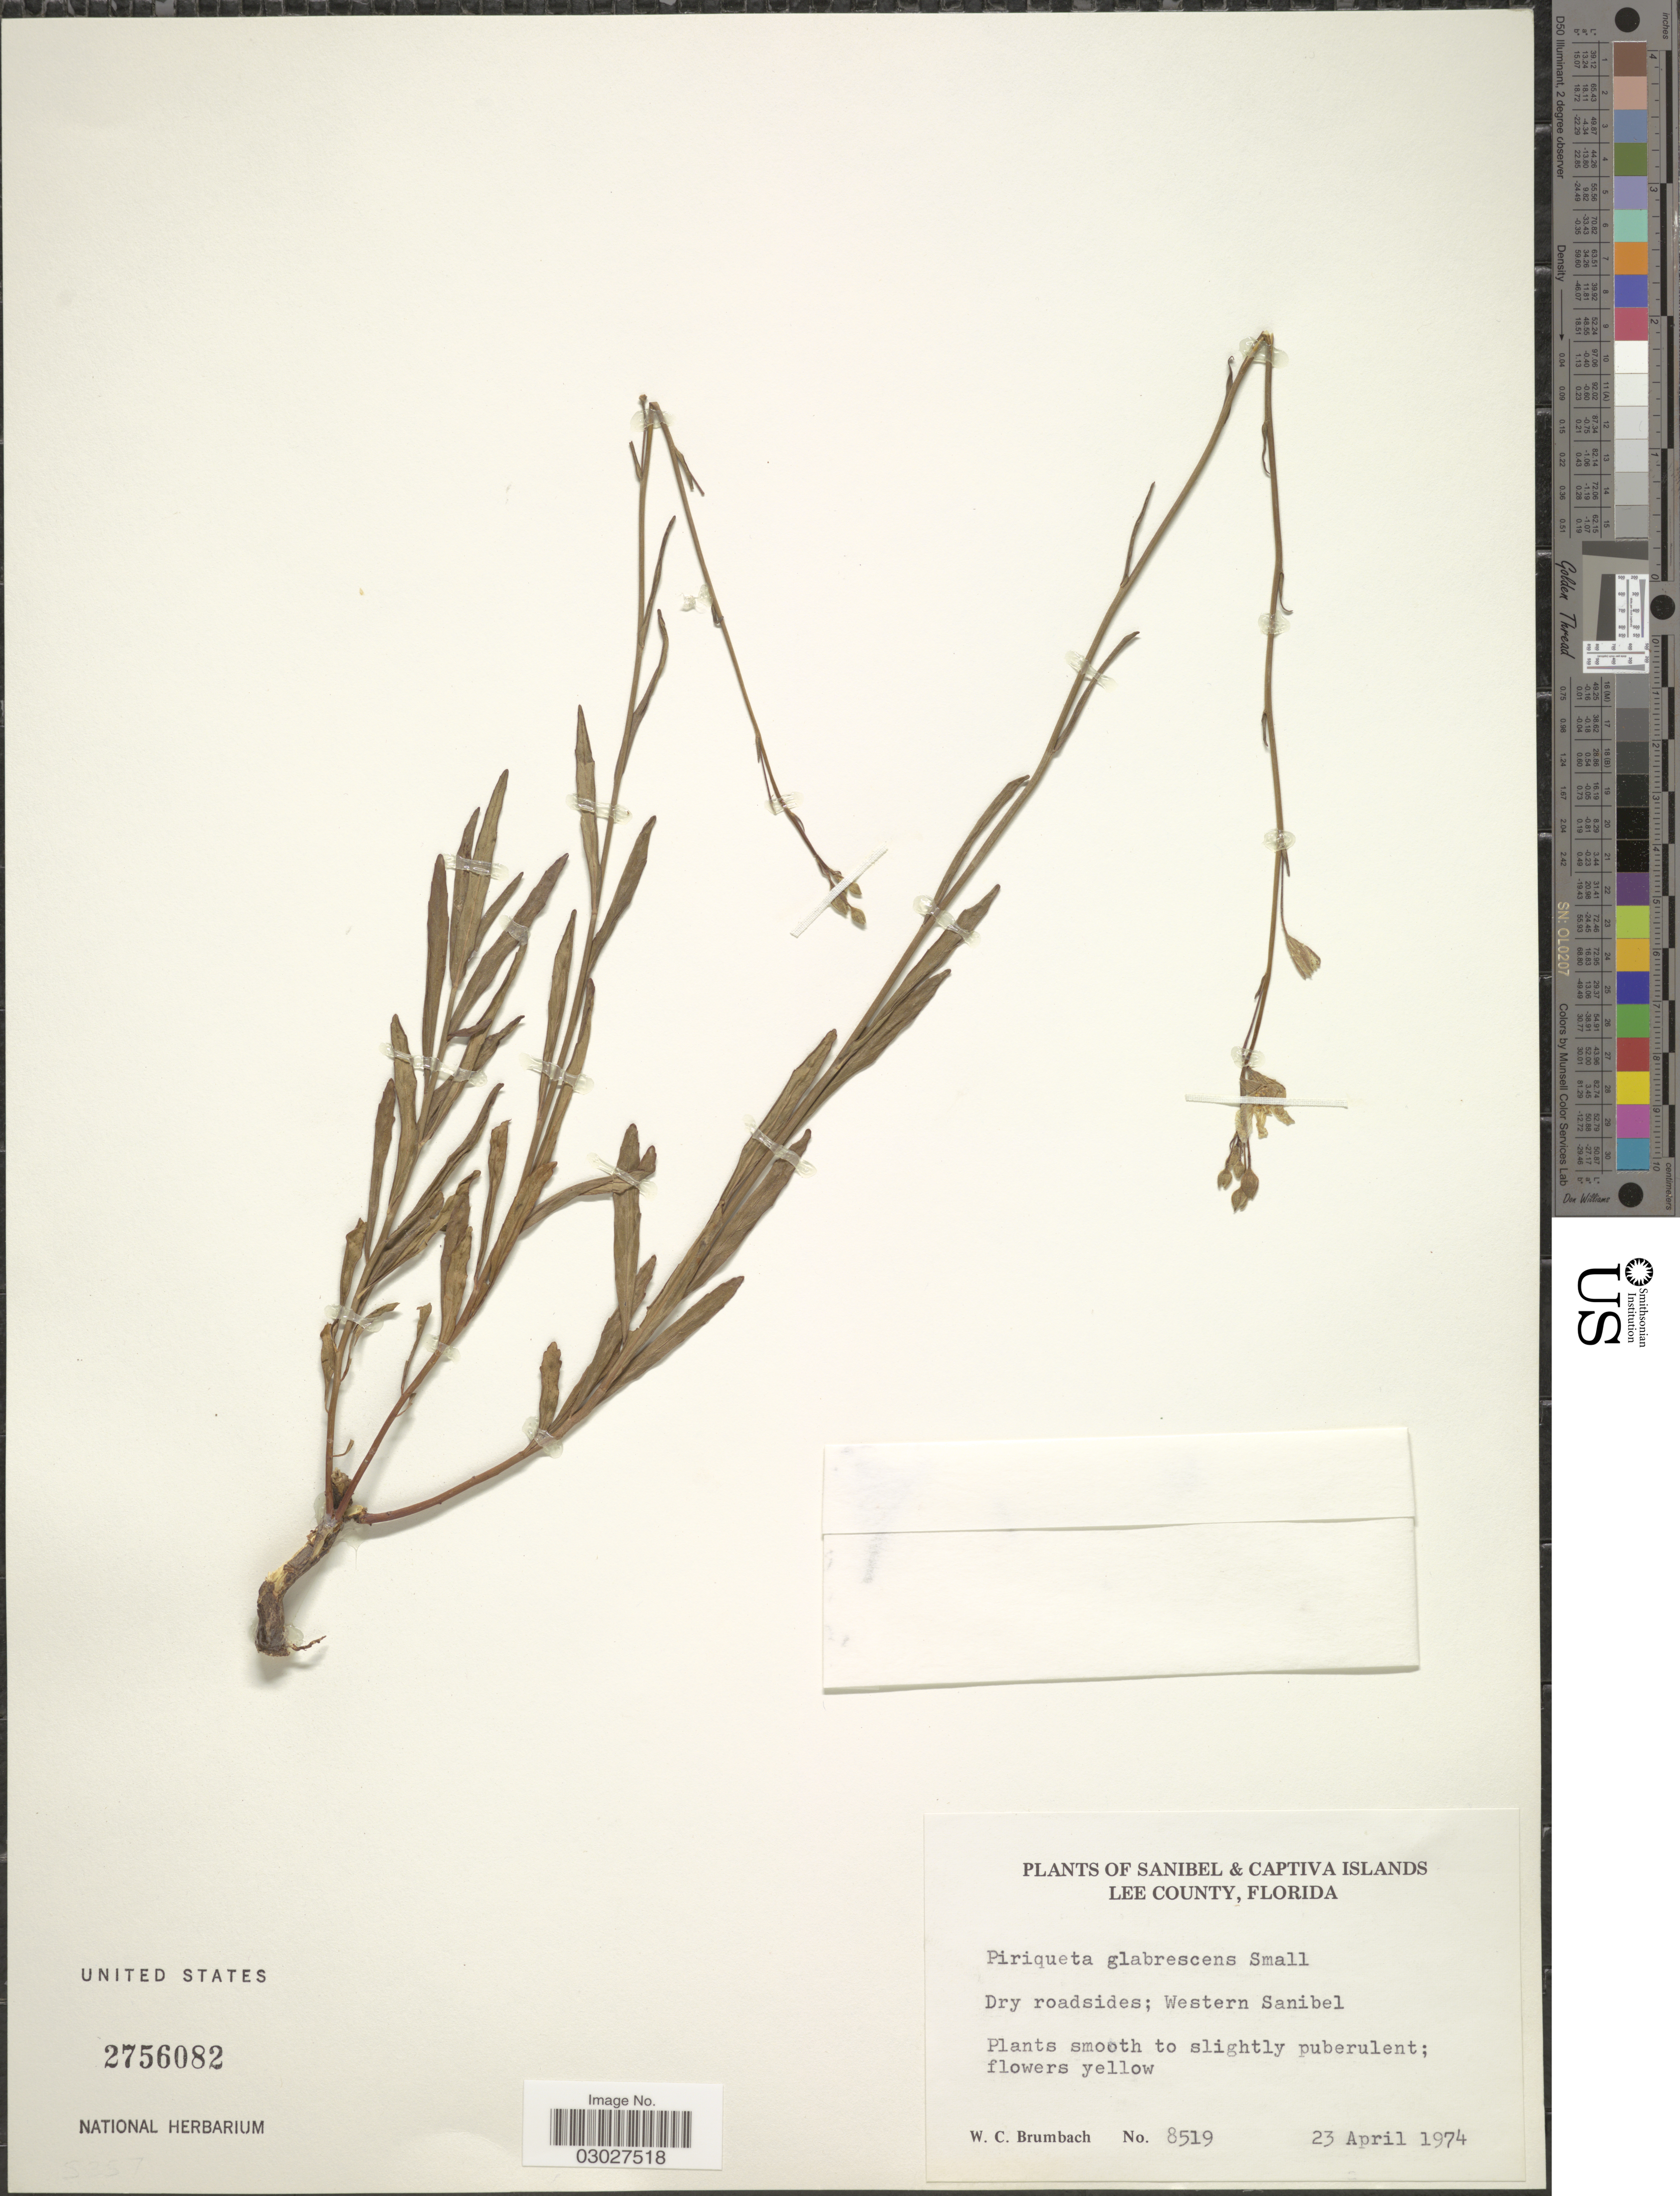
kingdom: Plantae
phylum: Tracheophyta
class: Magnoliopsida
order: Malpighiales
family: Turneraceae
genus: Piriqueta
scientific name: Piriqueta cistoides subsp. caroliniana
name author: (Walter) Arbo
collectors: W. C. Brumbach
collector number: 8519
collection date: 1974-04-23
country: United States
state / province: Florida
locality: Sanibel & Captiva Islands, Lee County. Dry roadsides; Western Sanibel.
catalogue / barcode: US 2756082